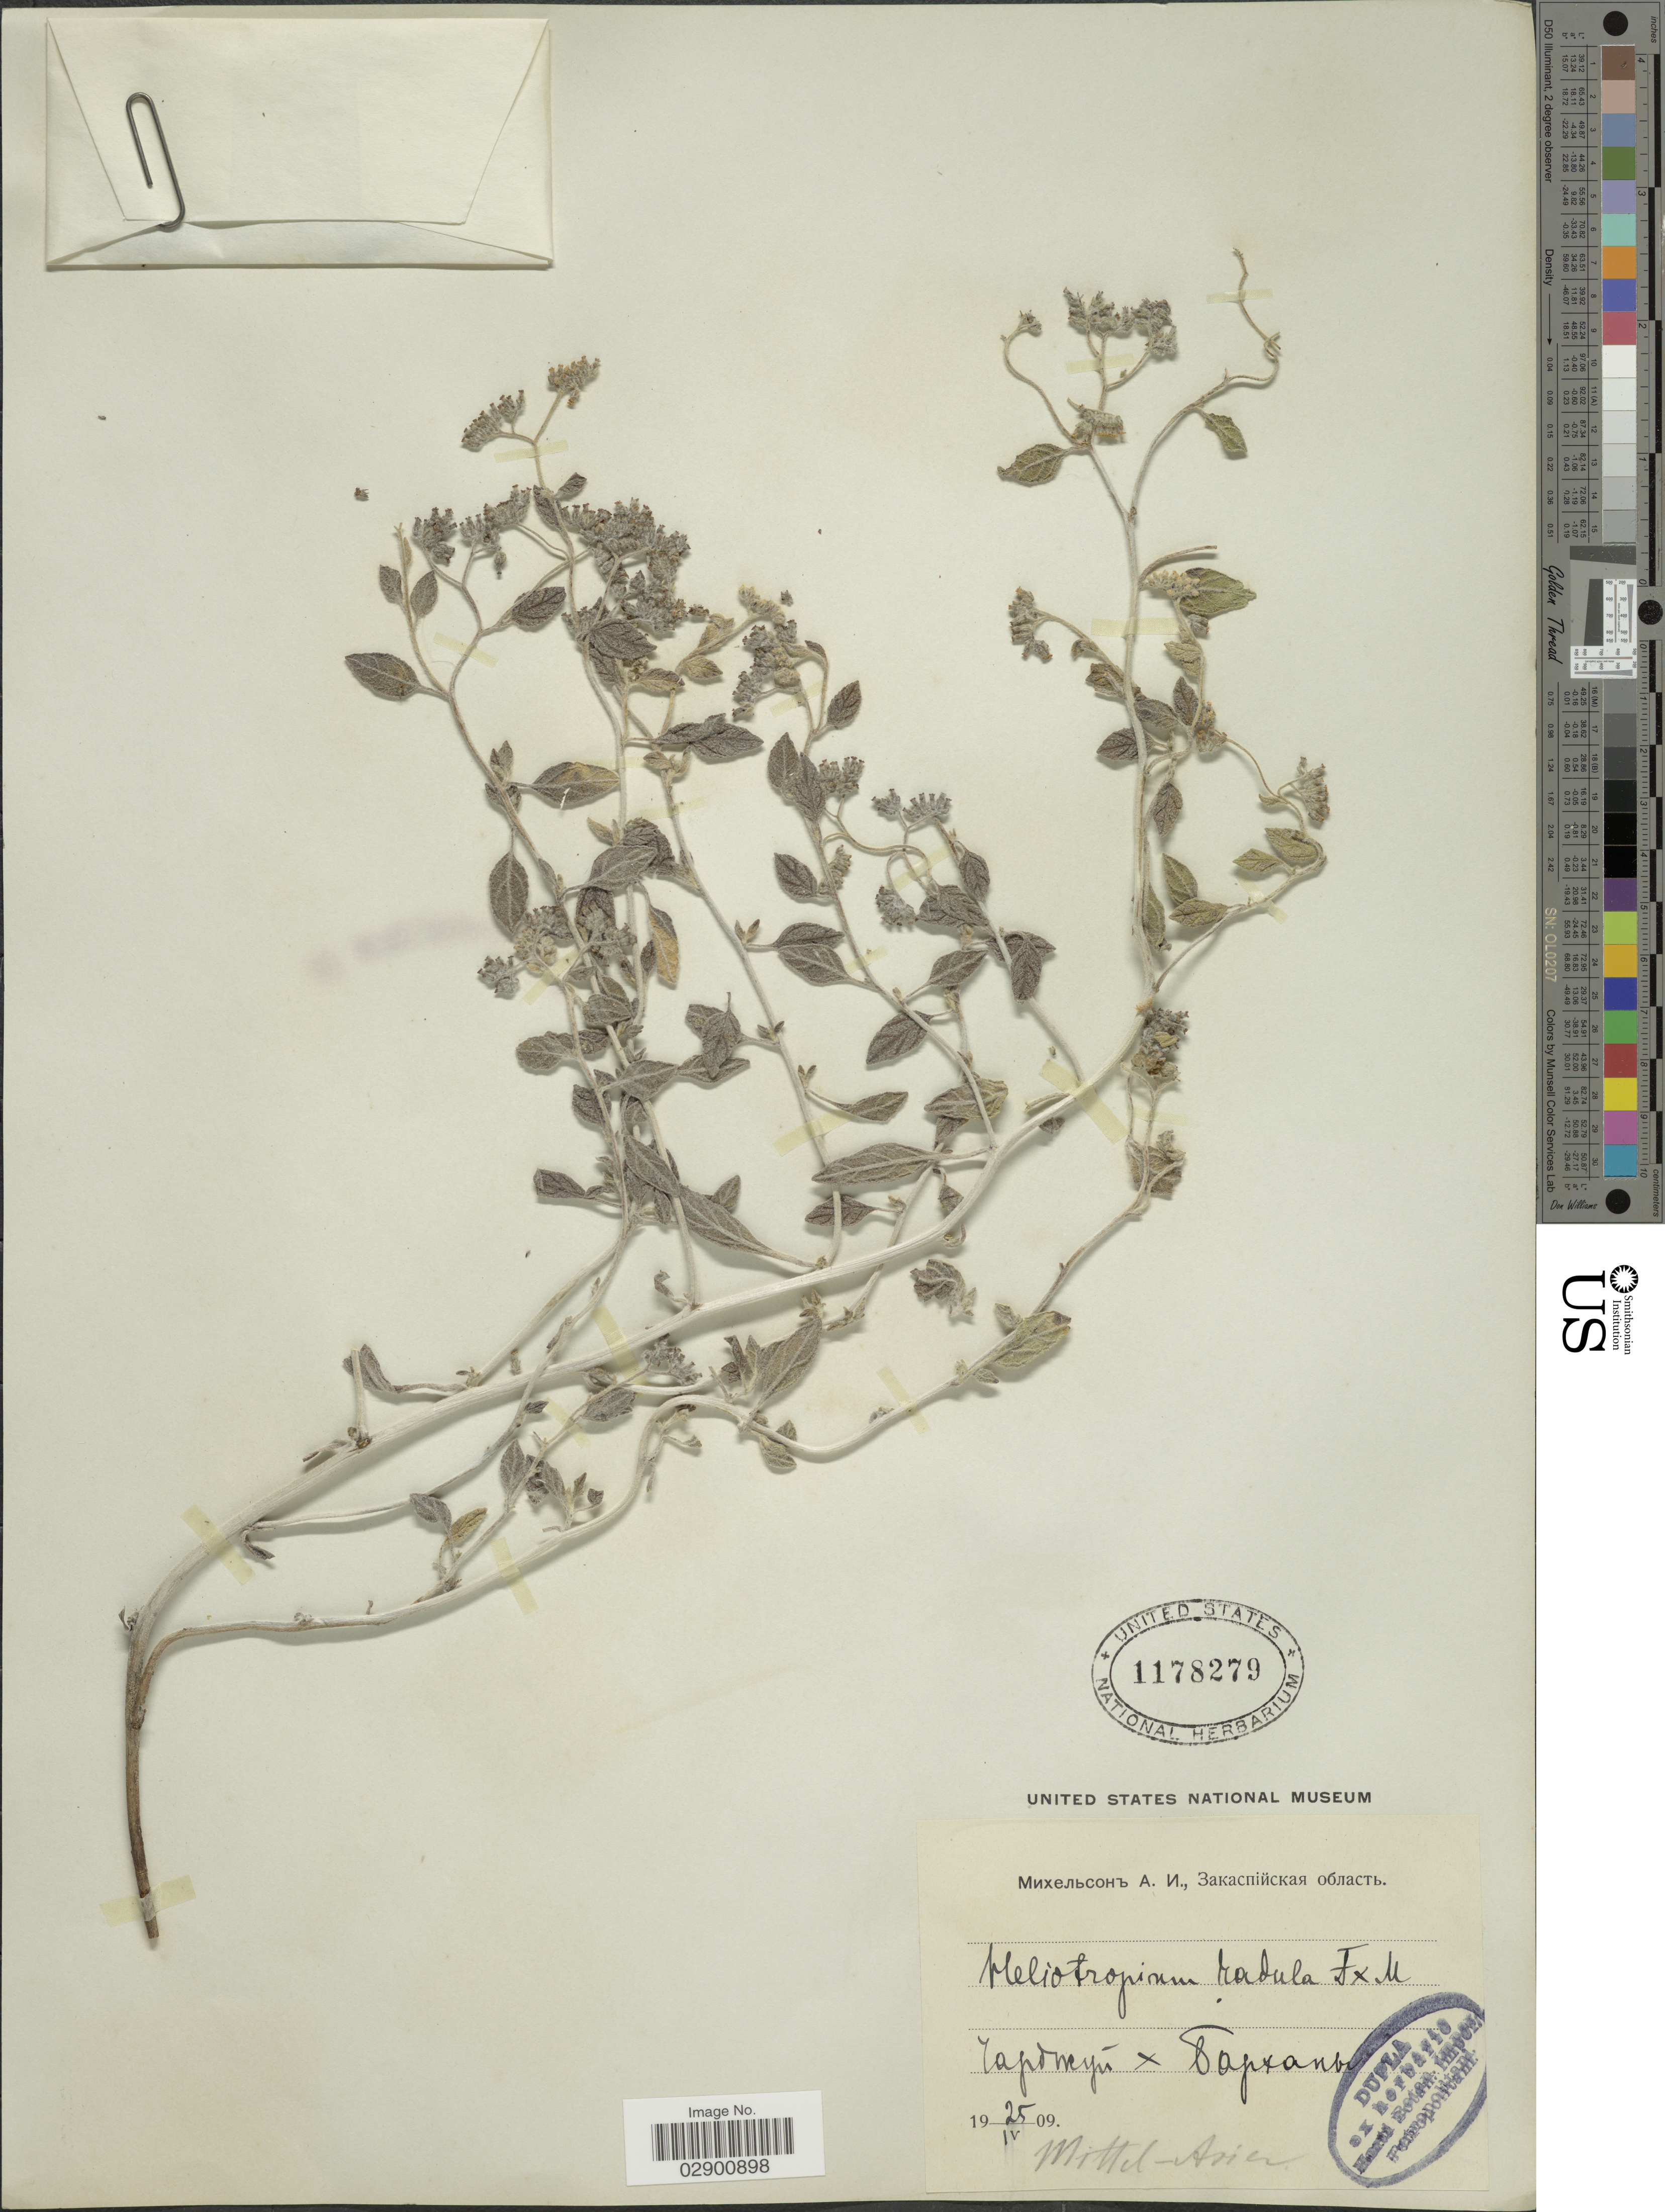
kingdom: Plantae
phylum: Tracheophyta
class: Magnoliopsida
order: Boraginales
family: Heliotropiaceae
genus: Heliotropium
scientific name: Heliotropium arguzioides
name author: Kar. & Kir.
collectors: A. Mikhelson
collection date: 1909-04-25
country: Turkmenistan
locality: Chardzhui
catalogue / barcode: US 1178279